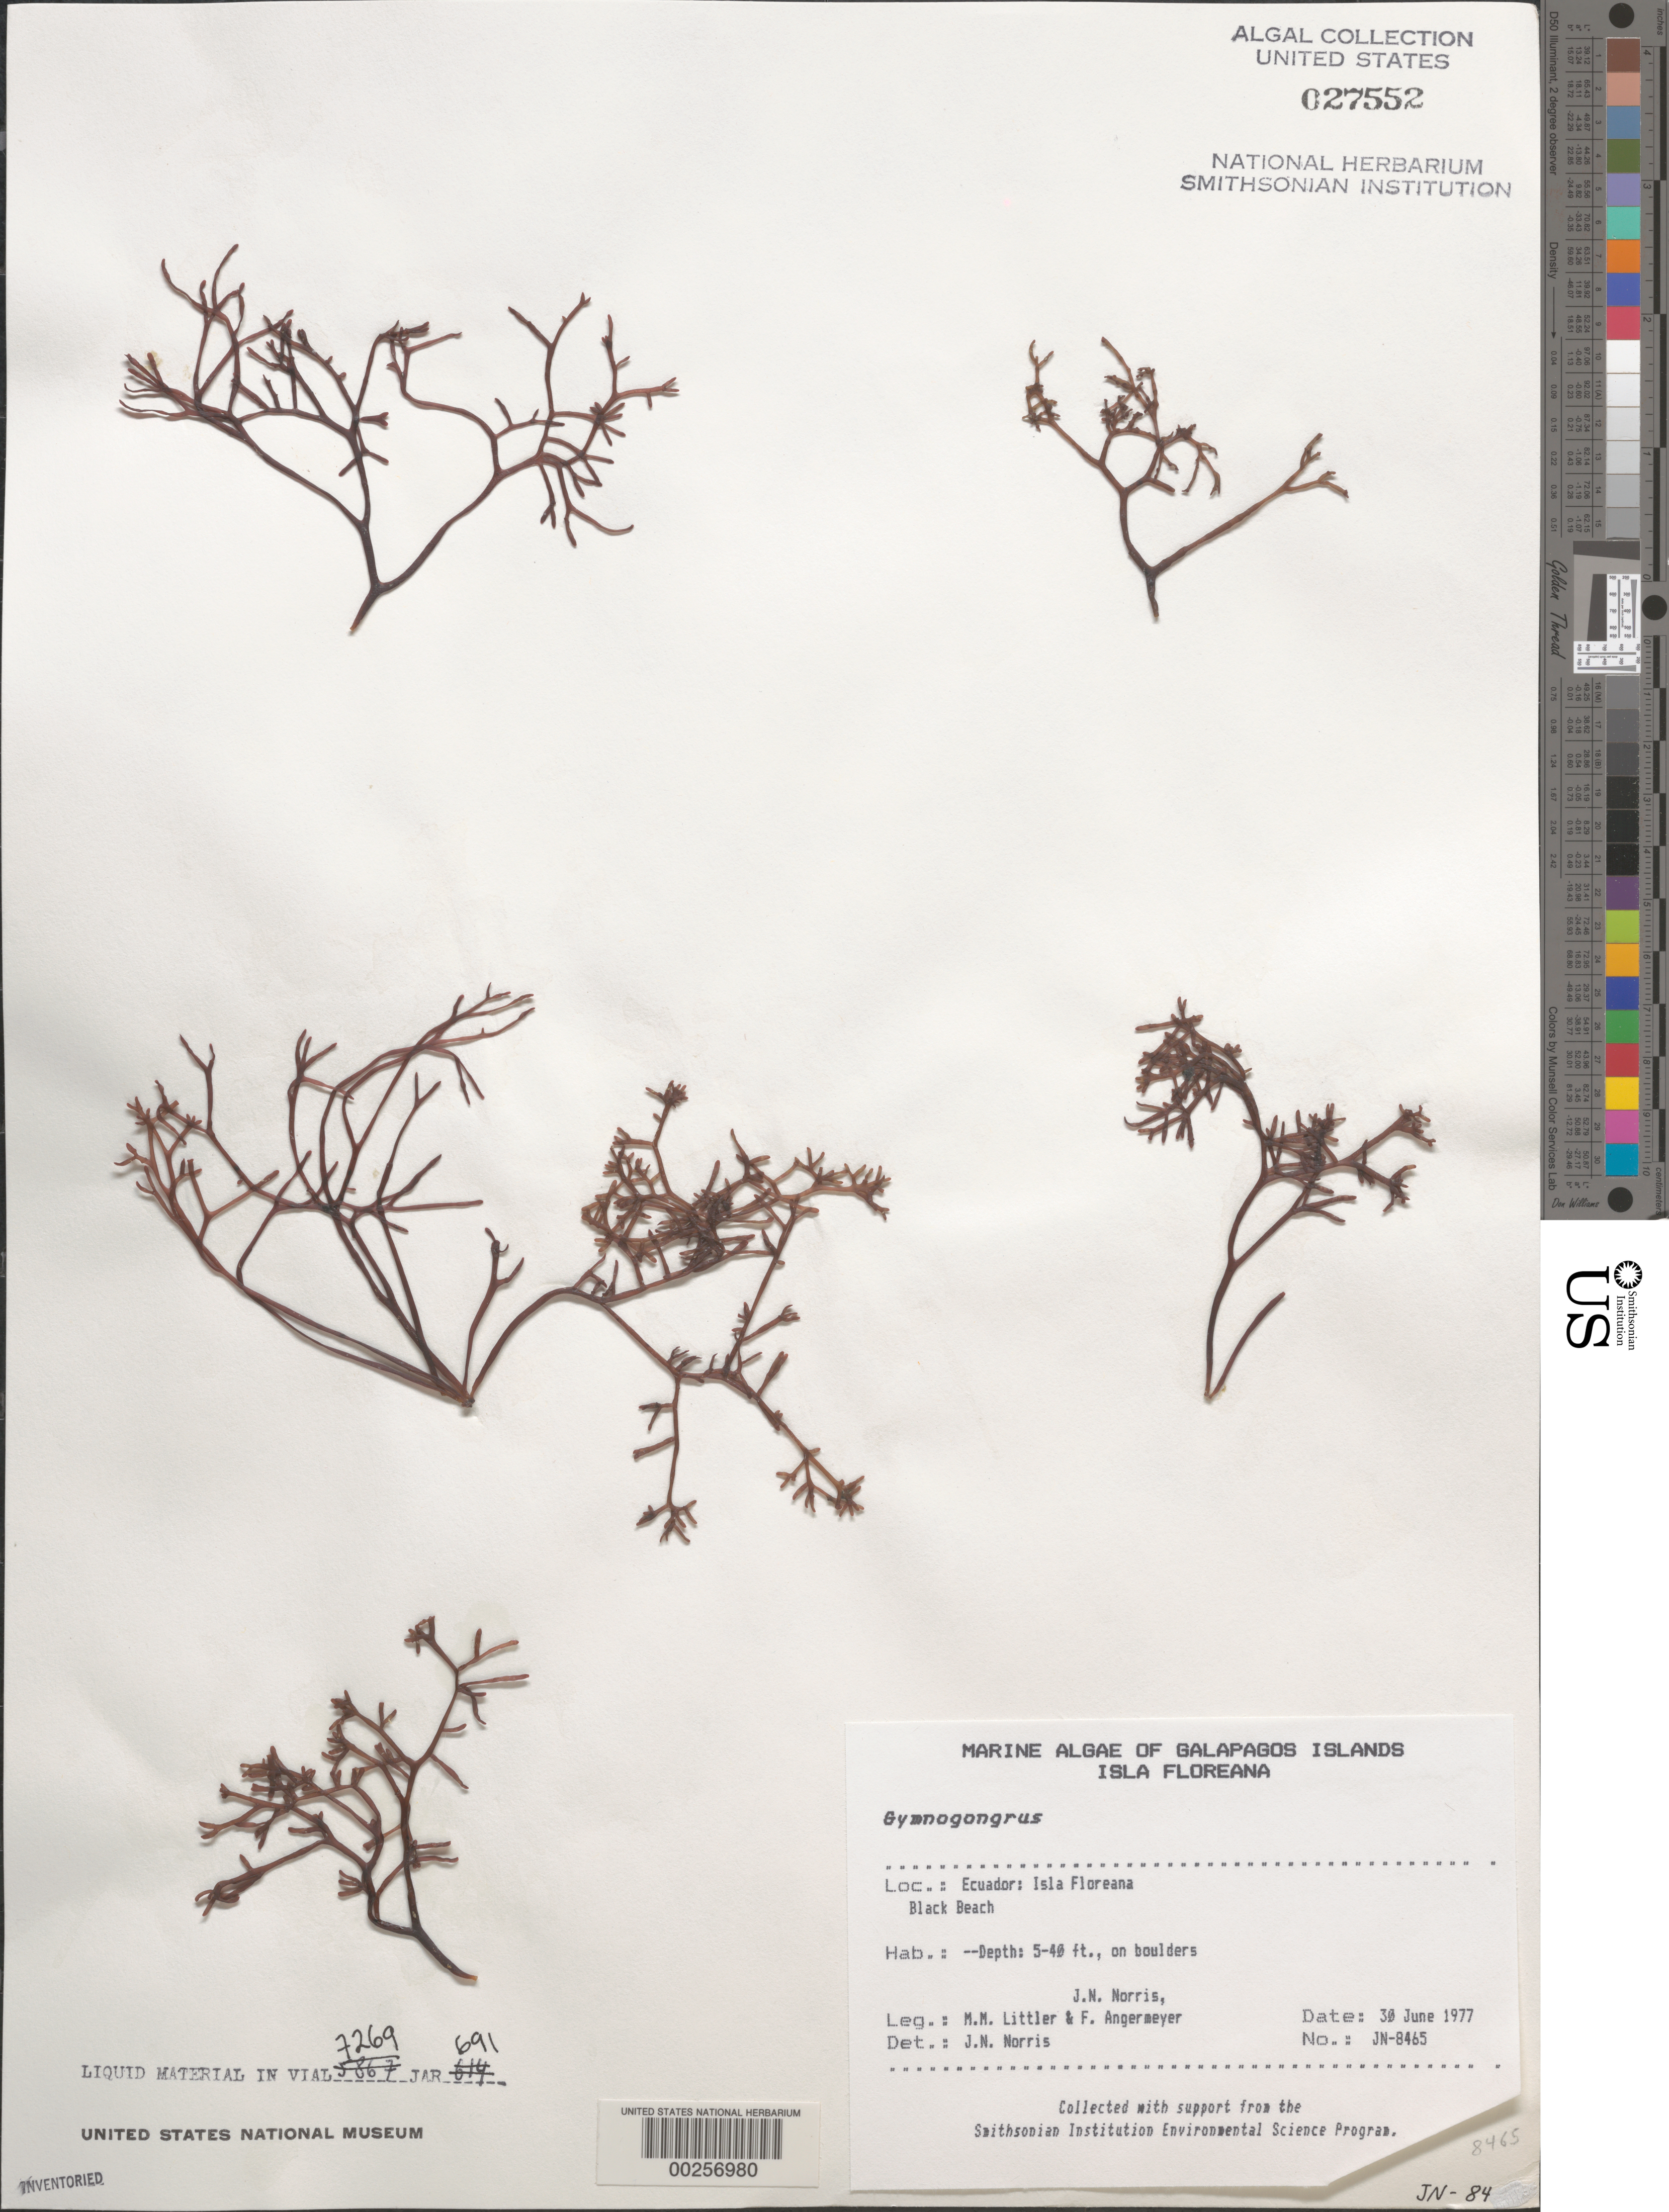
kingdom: Plantae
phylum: Rhodophyta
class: Florideophyceae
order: Gigartinales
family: Phyllophoraceae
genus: Gymnogongrus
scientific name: Gymnogongrus sp.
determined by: Norris, James N.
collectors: J. N. Norris, M. M. Littler & F. Angermeyer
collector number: JN-8465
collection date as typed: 30 Jun 1977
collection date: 1977-06-30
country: Ecuador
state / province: Colón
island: Floreana [Charles, Santa Maria]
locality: Black Beach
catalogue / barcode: US 27552